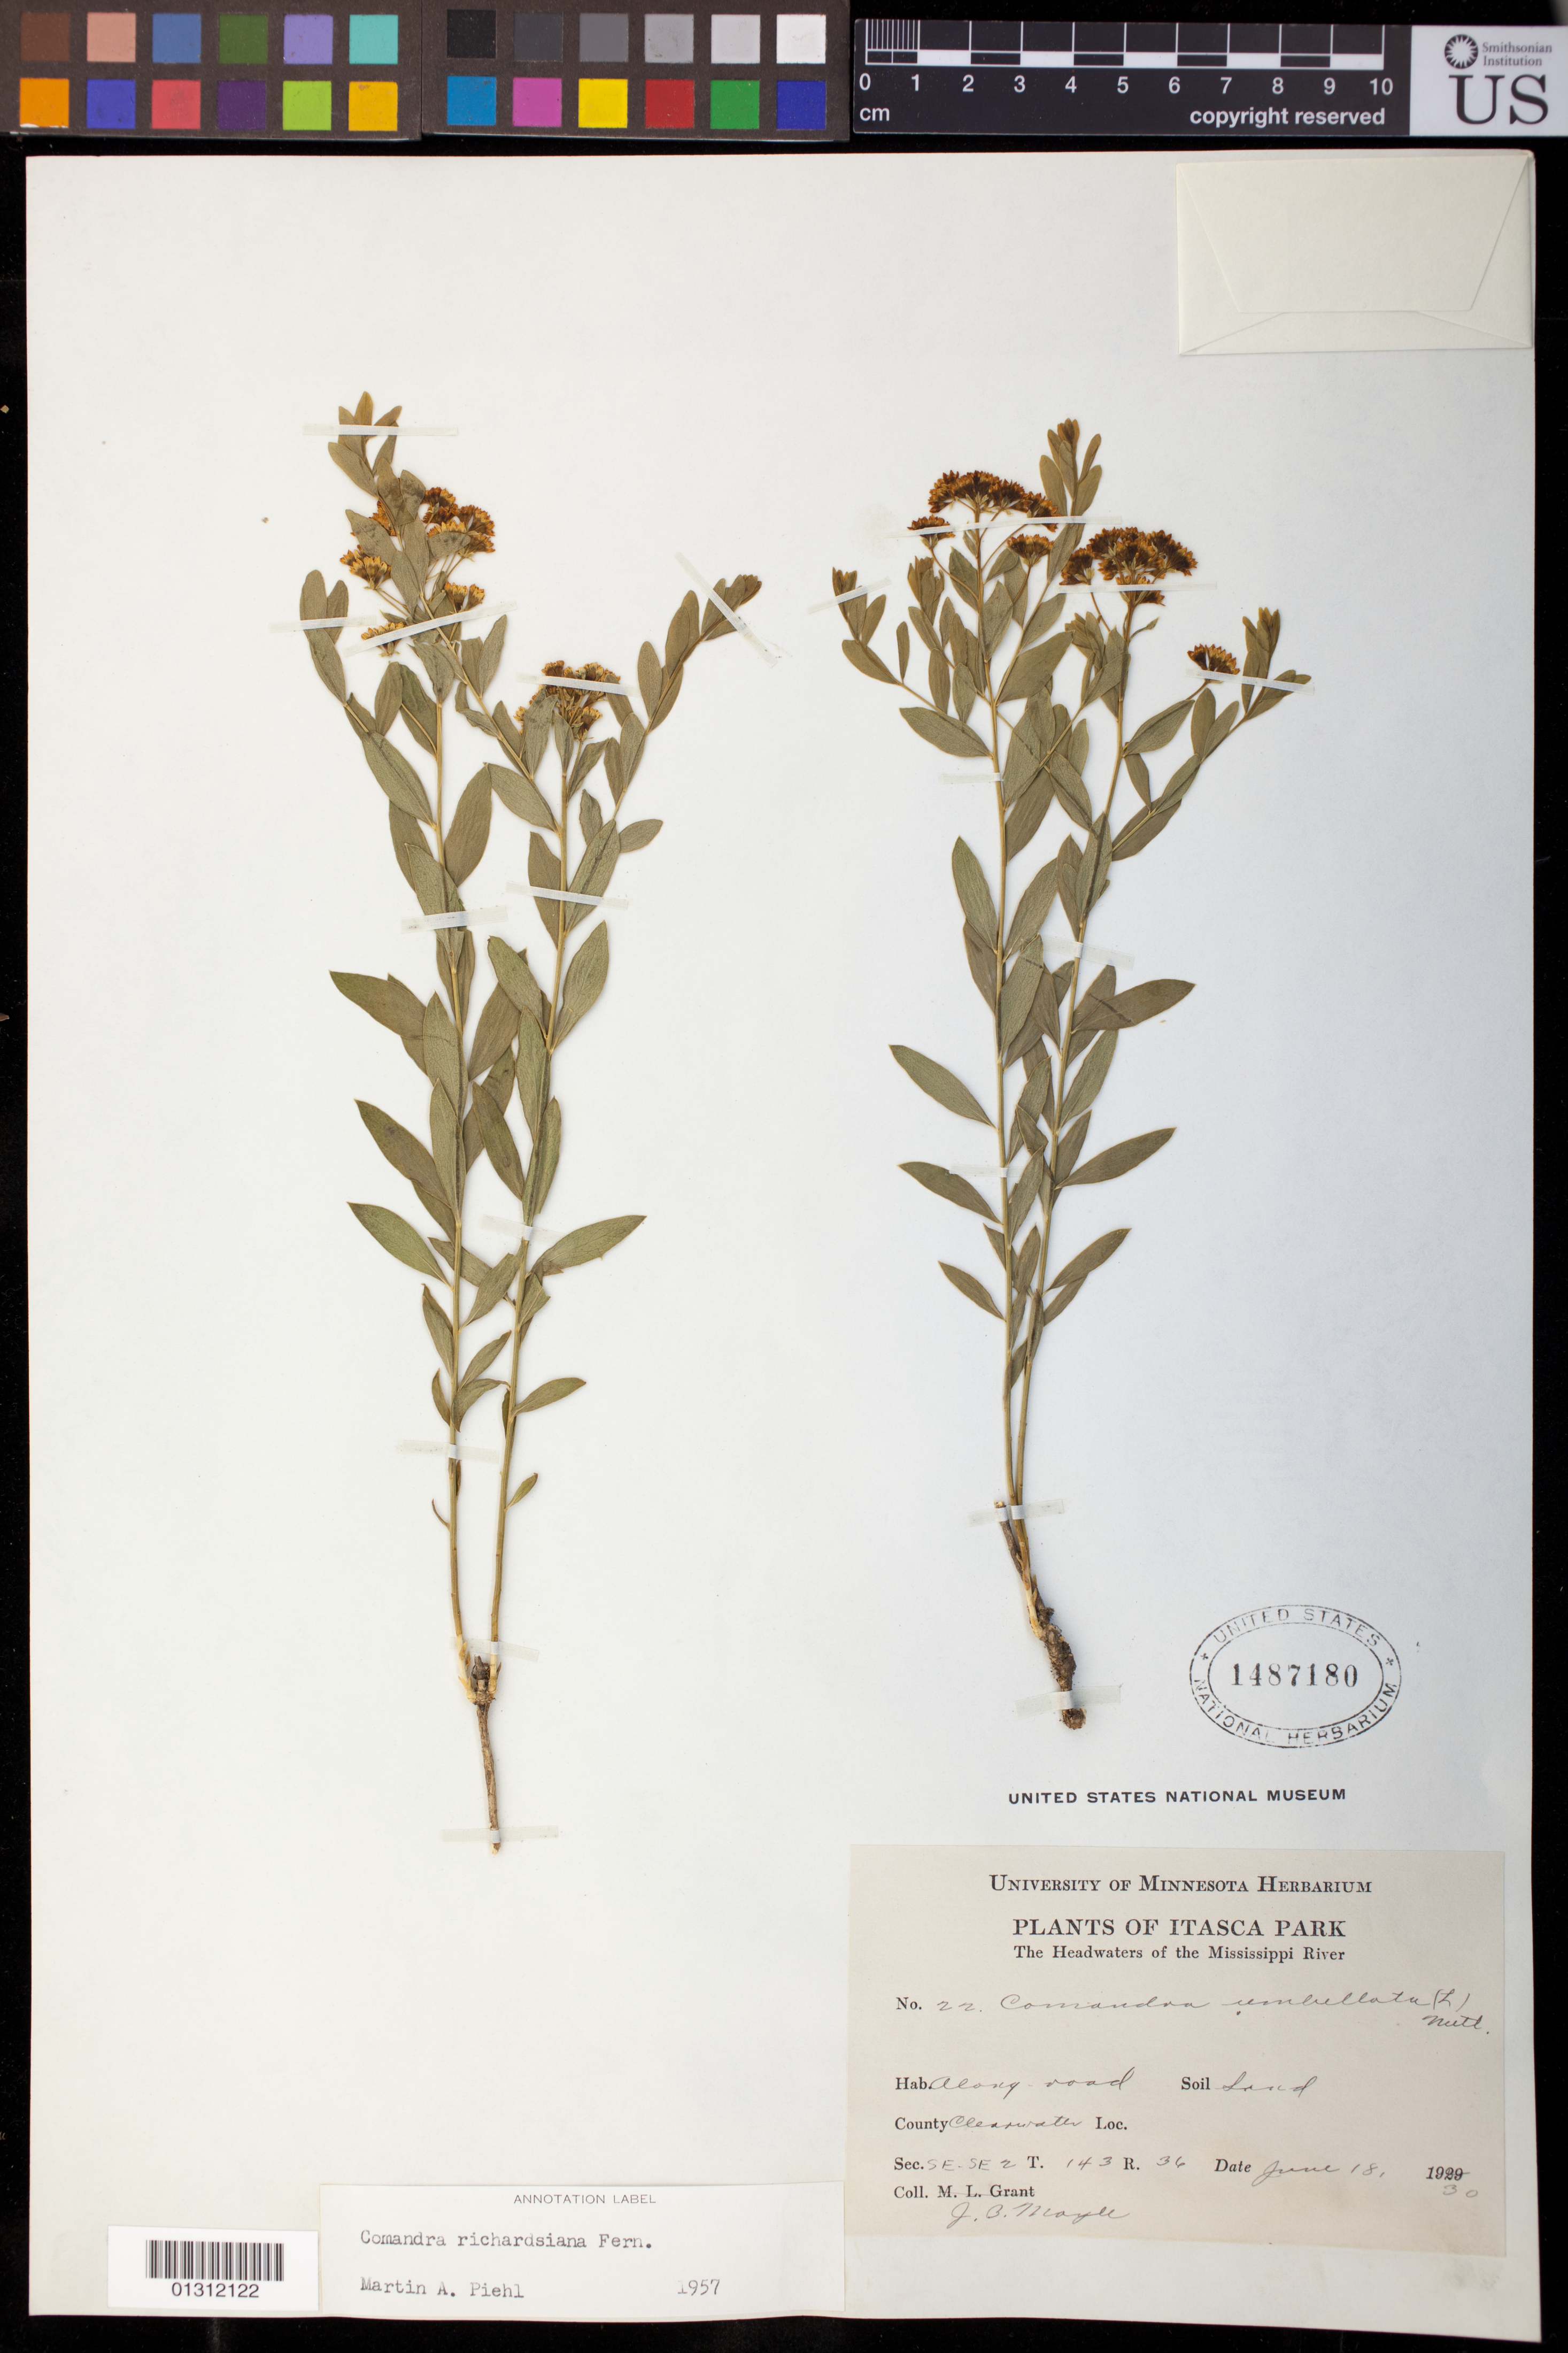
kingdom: Plantae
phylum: Tracheophyta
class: Magnoliopsida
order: Santalales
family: Comandraceae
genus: Comandra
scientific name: Comandra richardsiana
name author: Fernald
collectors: J. B. Mayle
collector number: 22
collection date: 1930-06-18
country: United States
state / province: Minnesota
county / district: Clearwater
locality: Itasca Park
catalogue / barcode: US 1487180